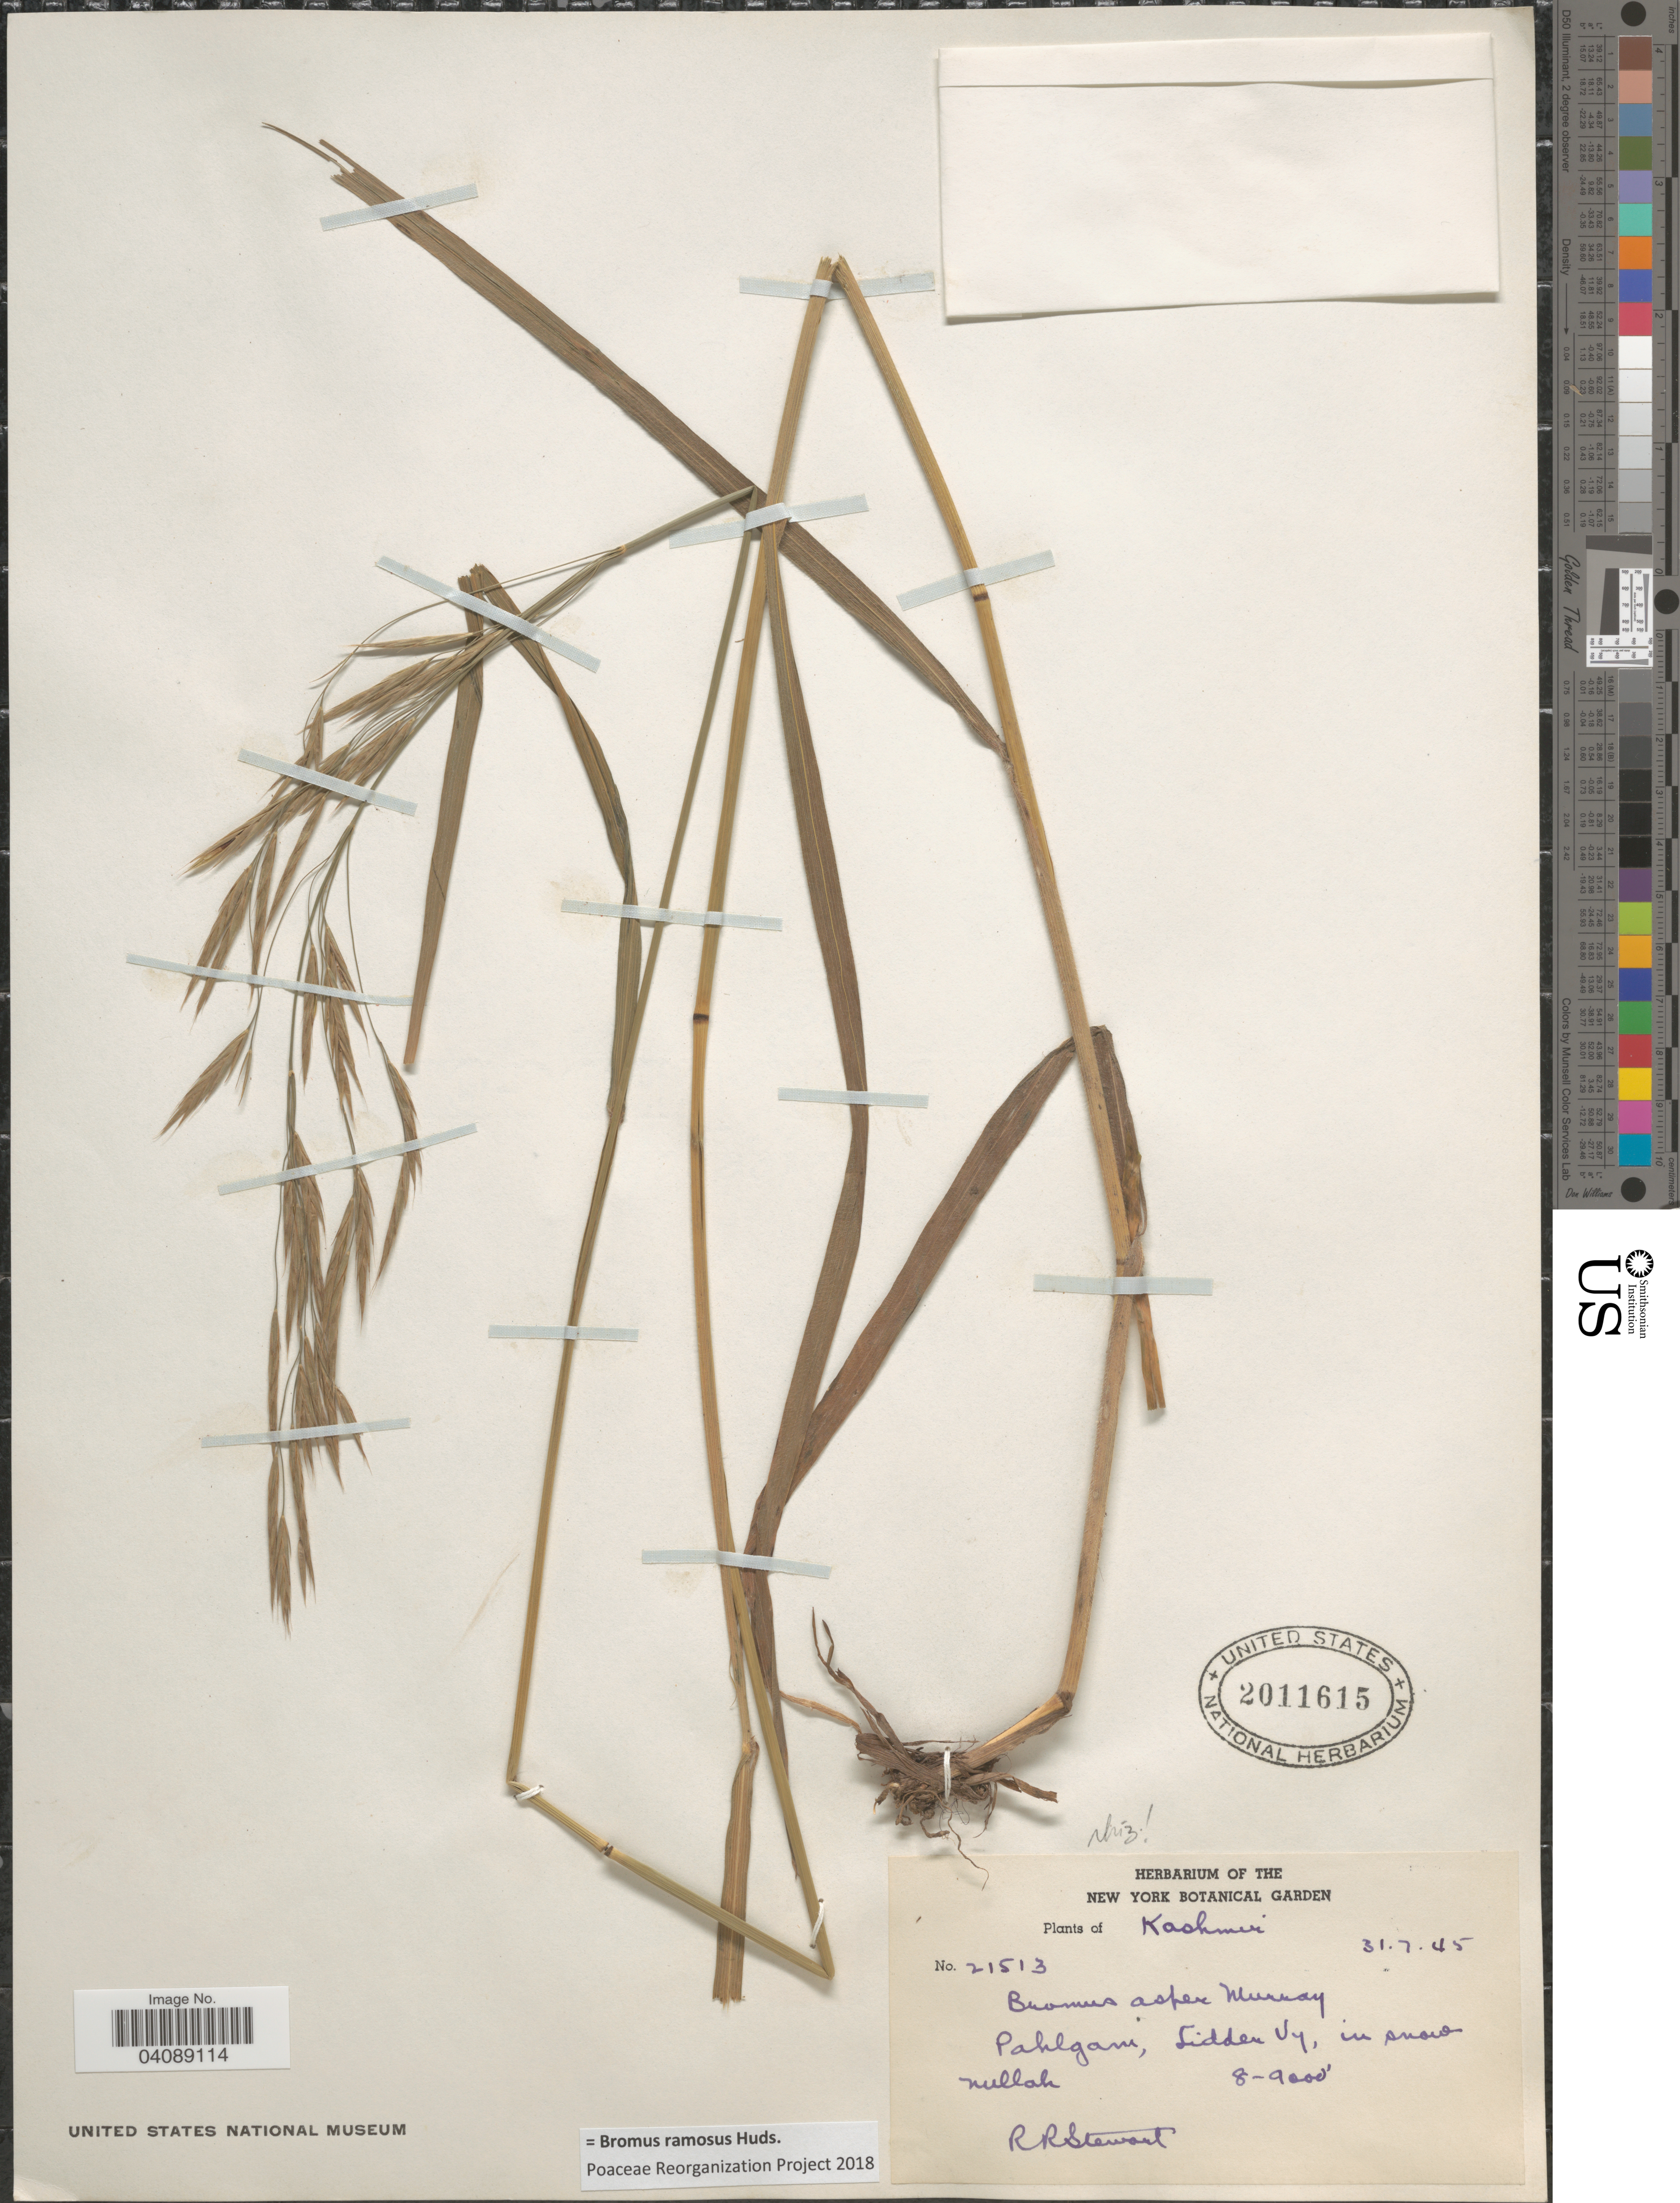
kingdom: Plantae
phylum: Tracheophyta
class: Liliopsida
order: Poales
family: Poaceae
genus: Bromus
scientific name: Bromus ramosus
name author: Huds.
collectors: R. Stewart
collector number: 21513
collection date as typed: Transcribed d/m/y: 31/7/45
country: India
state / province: Jammu and Kashmir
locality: Pahlgam, Lidder Vy, in snow nullah. Kashmir.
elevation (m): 2438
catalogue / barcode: US 2011615